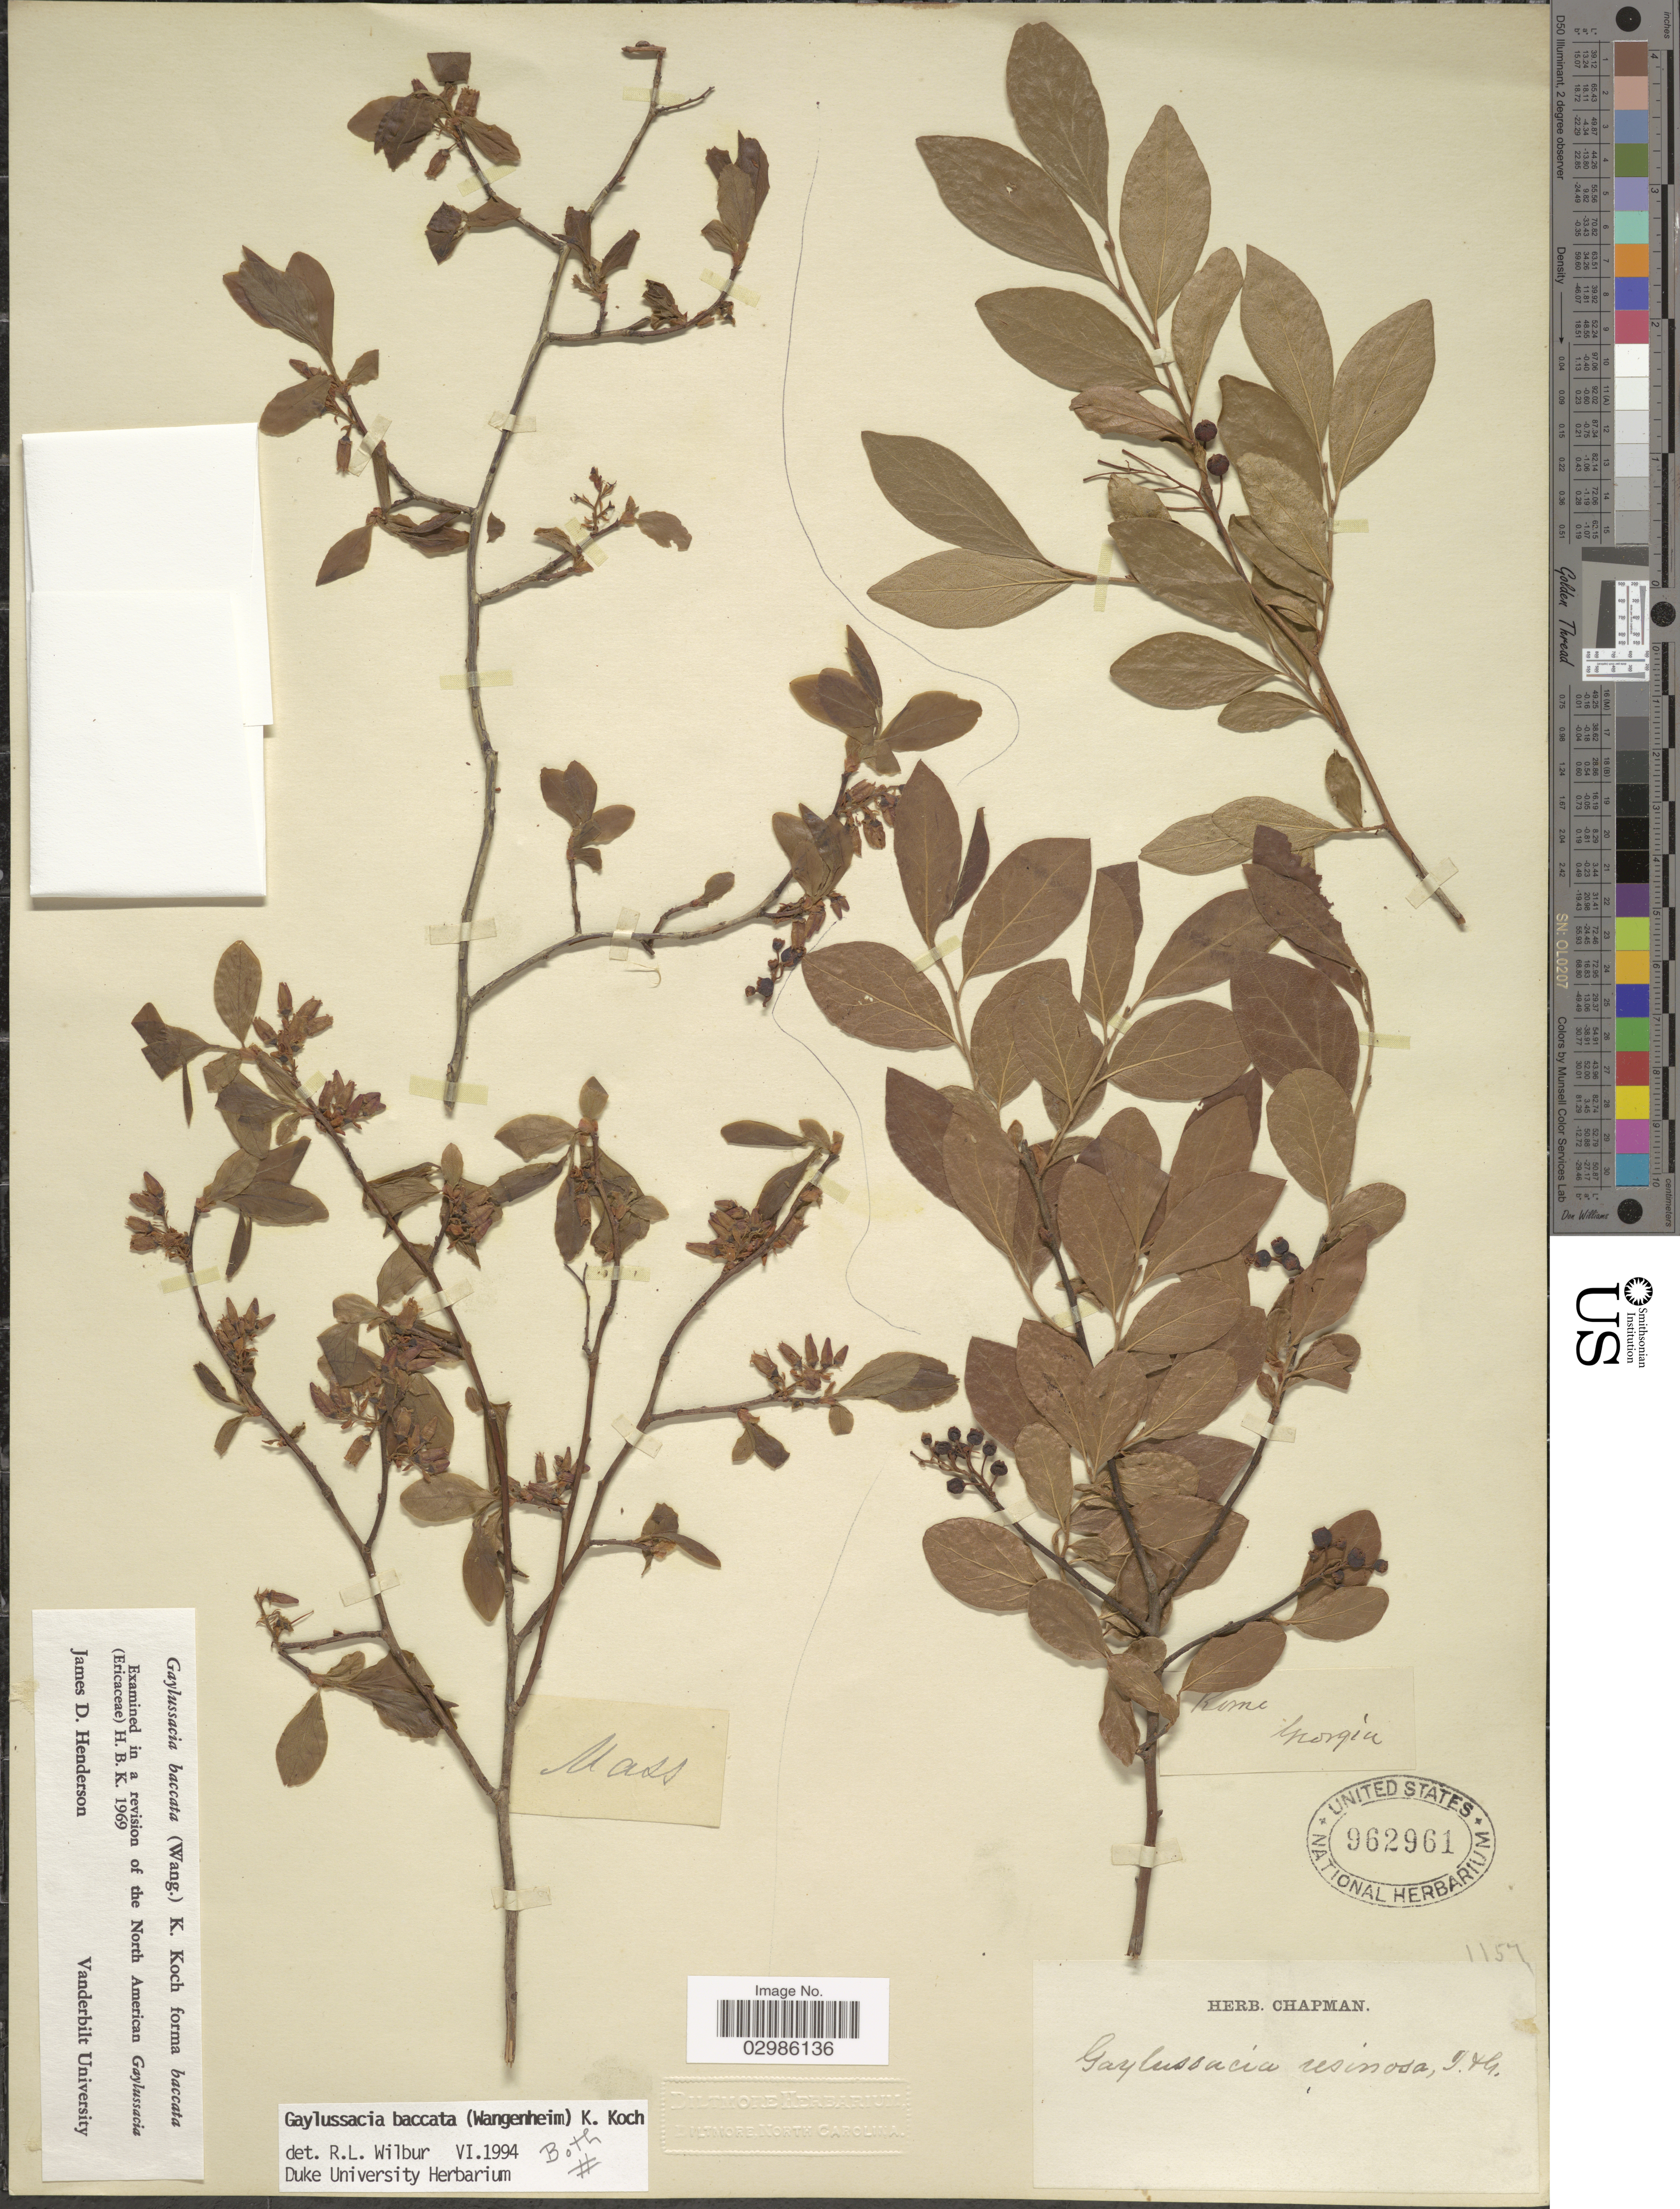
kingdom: Plantae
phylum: Tracheophyta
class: Magnoliopsida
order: Ericales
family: Ericaceae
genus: Gaylussacia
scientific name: Gaylussacia baccata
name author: (Wangenh.) K. Koch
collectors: ex herb. Chapman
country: United States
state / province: Georgia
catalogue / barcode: US 962961